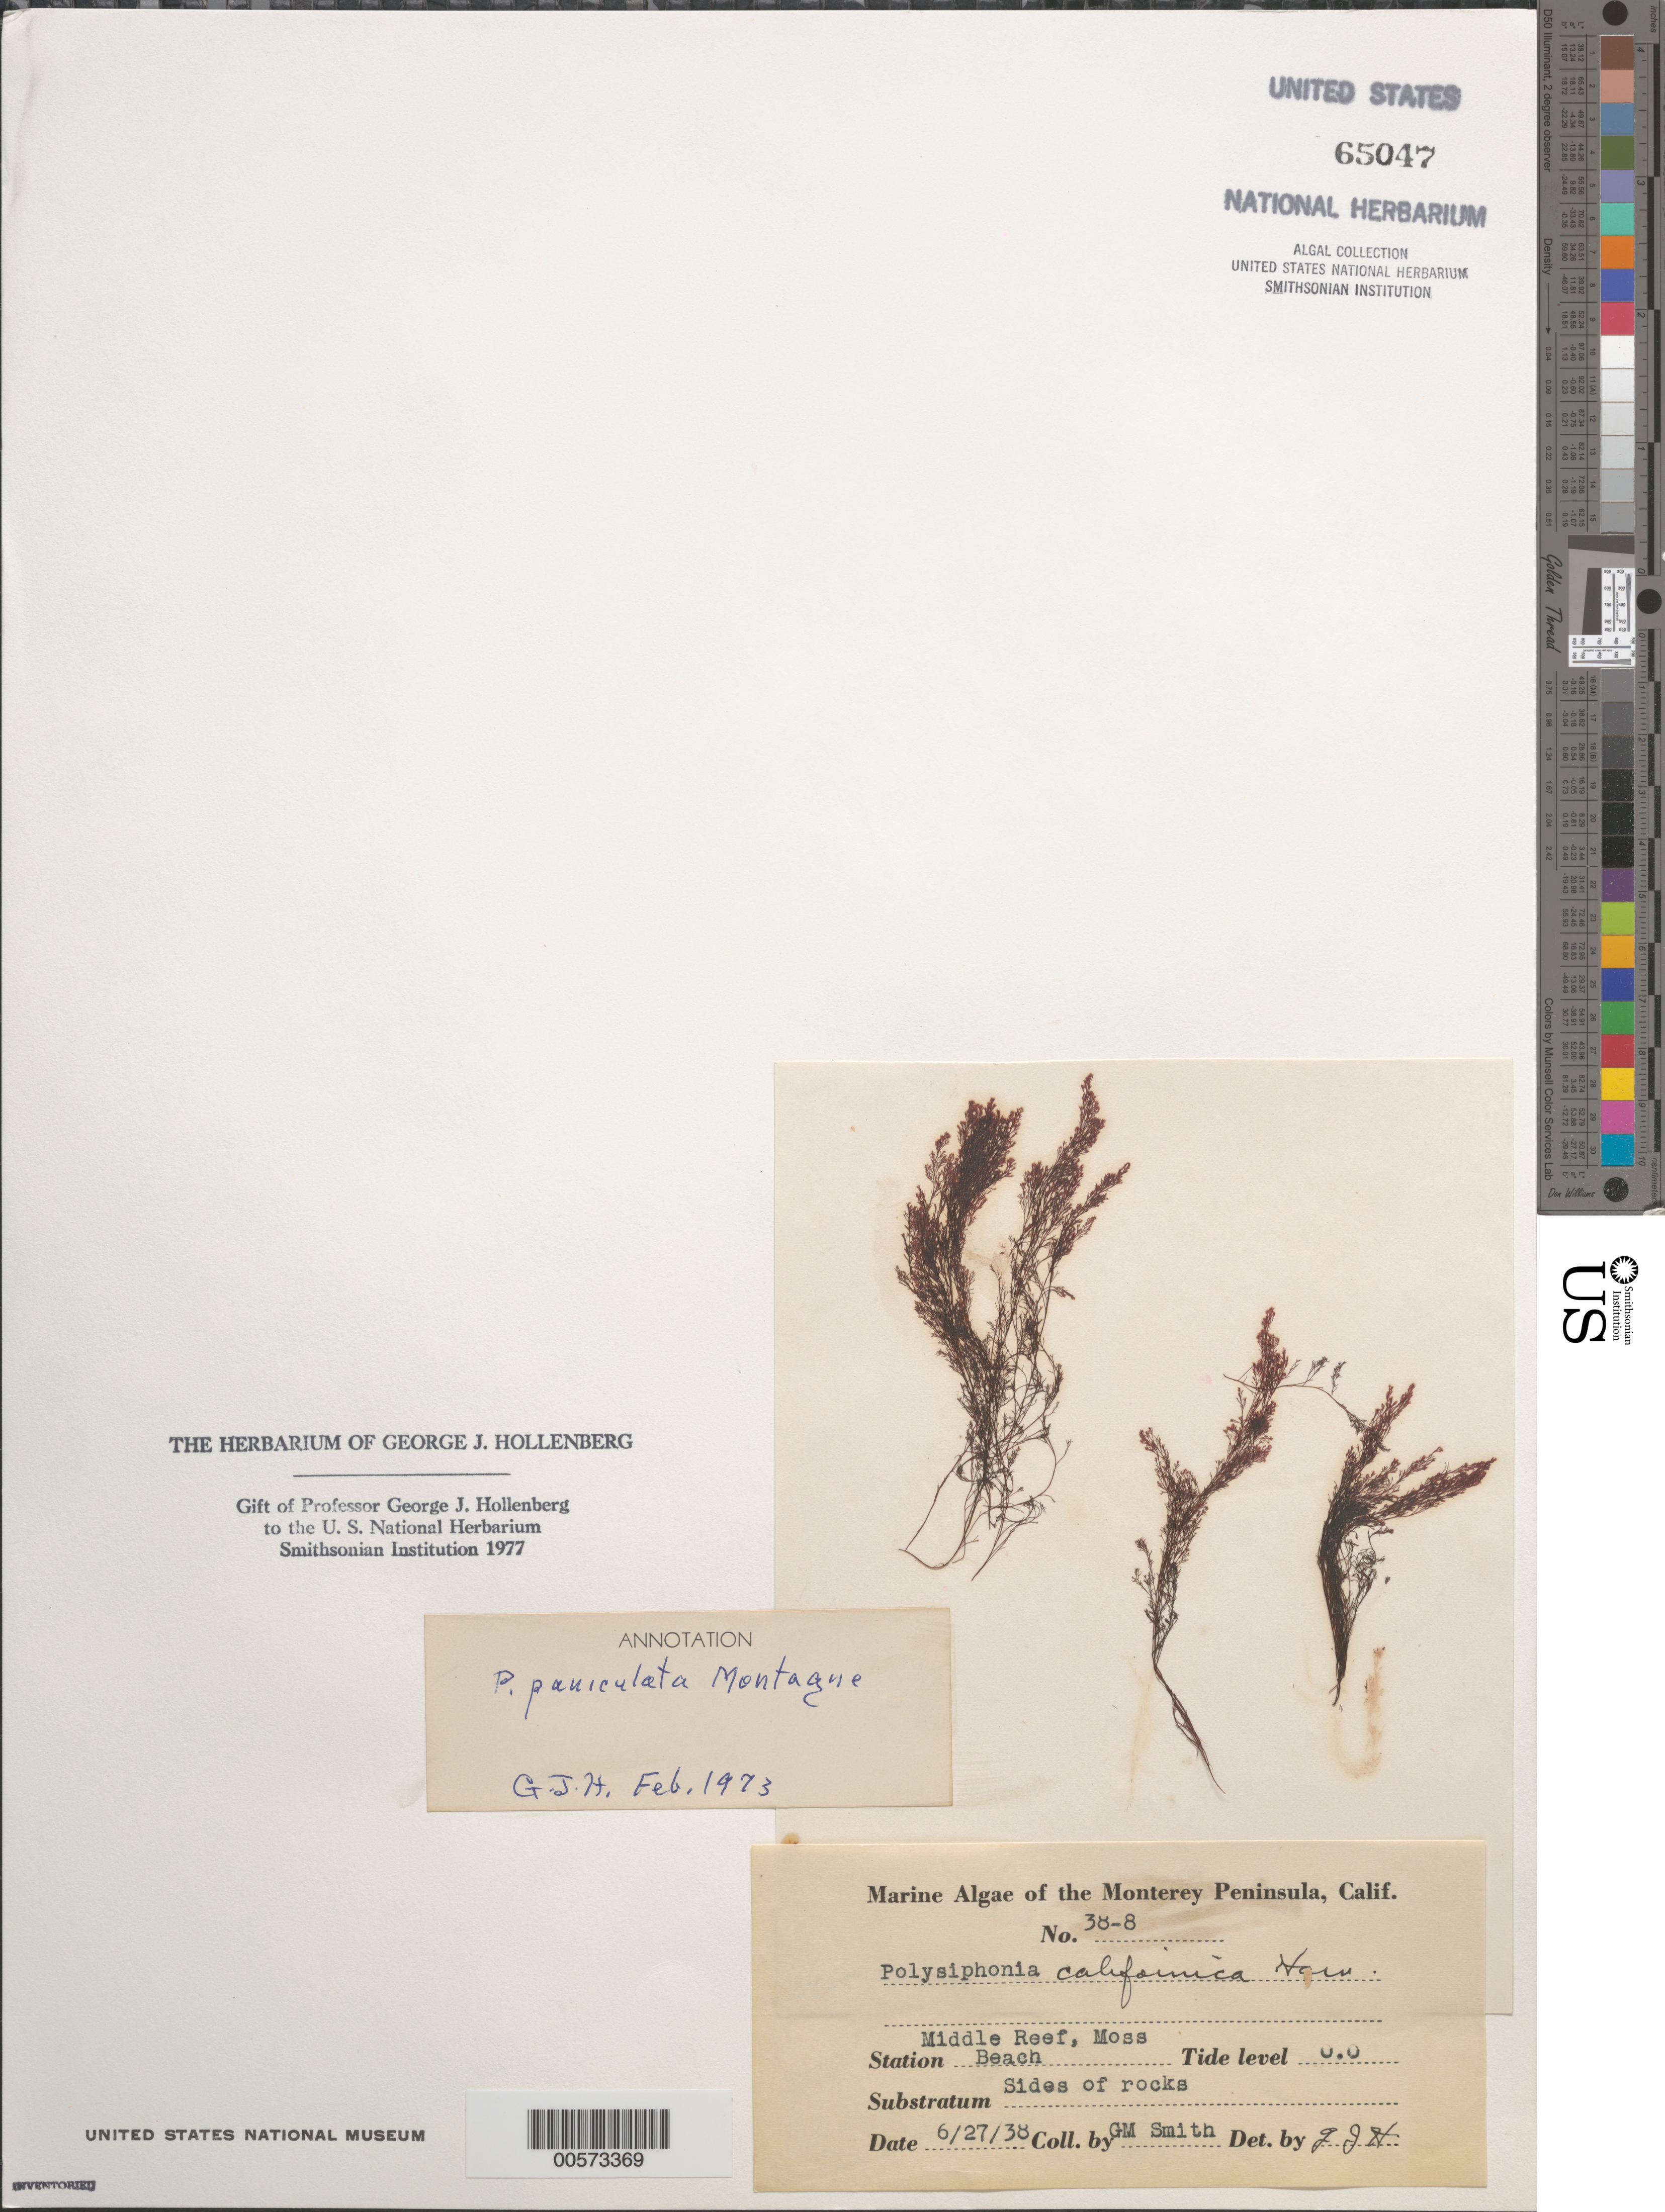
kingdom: Plantae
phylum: Rhodophyta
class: Florideophyceae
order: Ceramiales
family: Rhodomelaceae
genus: Eutrichosiphonia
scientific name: Eutrichosiphonia paniculata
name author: (Mont.) D.E.Bustamante & T.O. Cho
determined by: Algae name updating Project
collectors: G. M. Smith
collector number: Gms 38-8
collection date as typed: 27 Jun 1938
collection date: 1938-06-27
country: United States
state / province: California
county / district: Monterey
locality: Middle Reef of Moss Beach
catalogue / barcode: US 65047